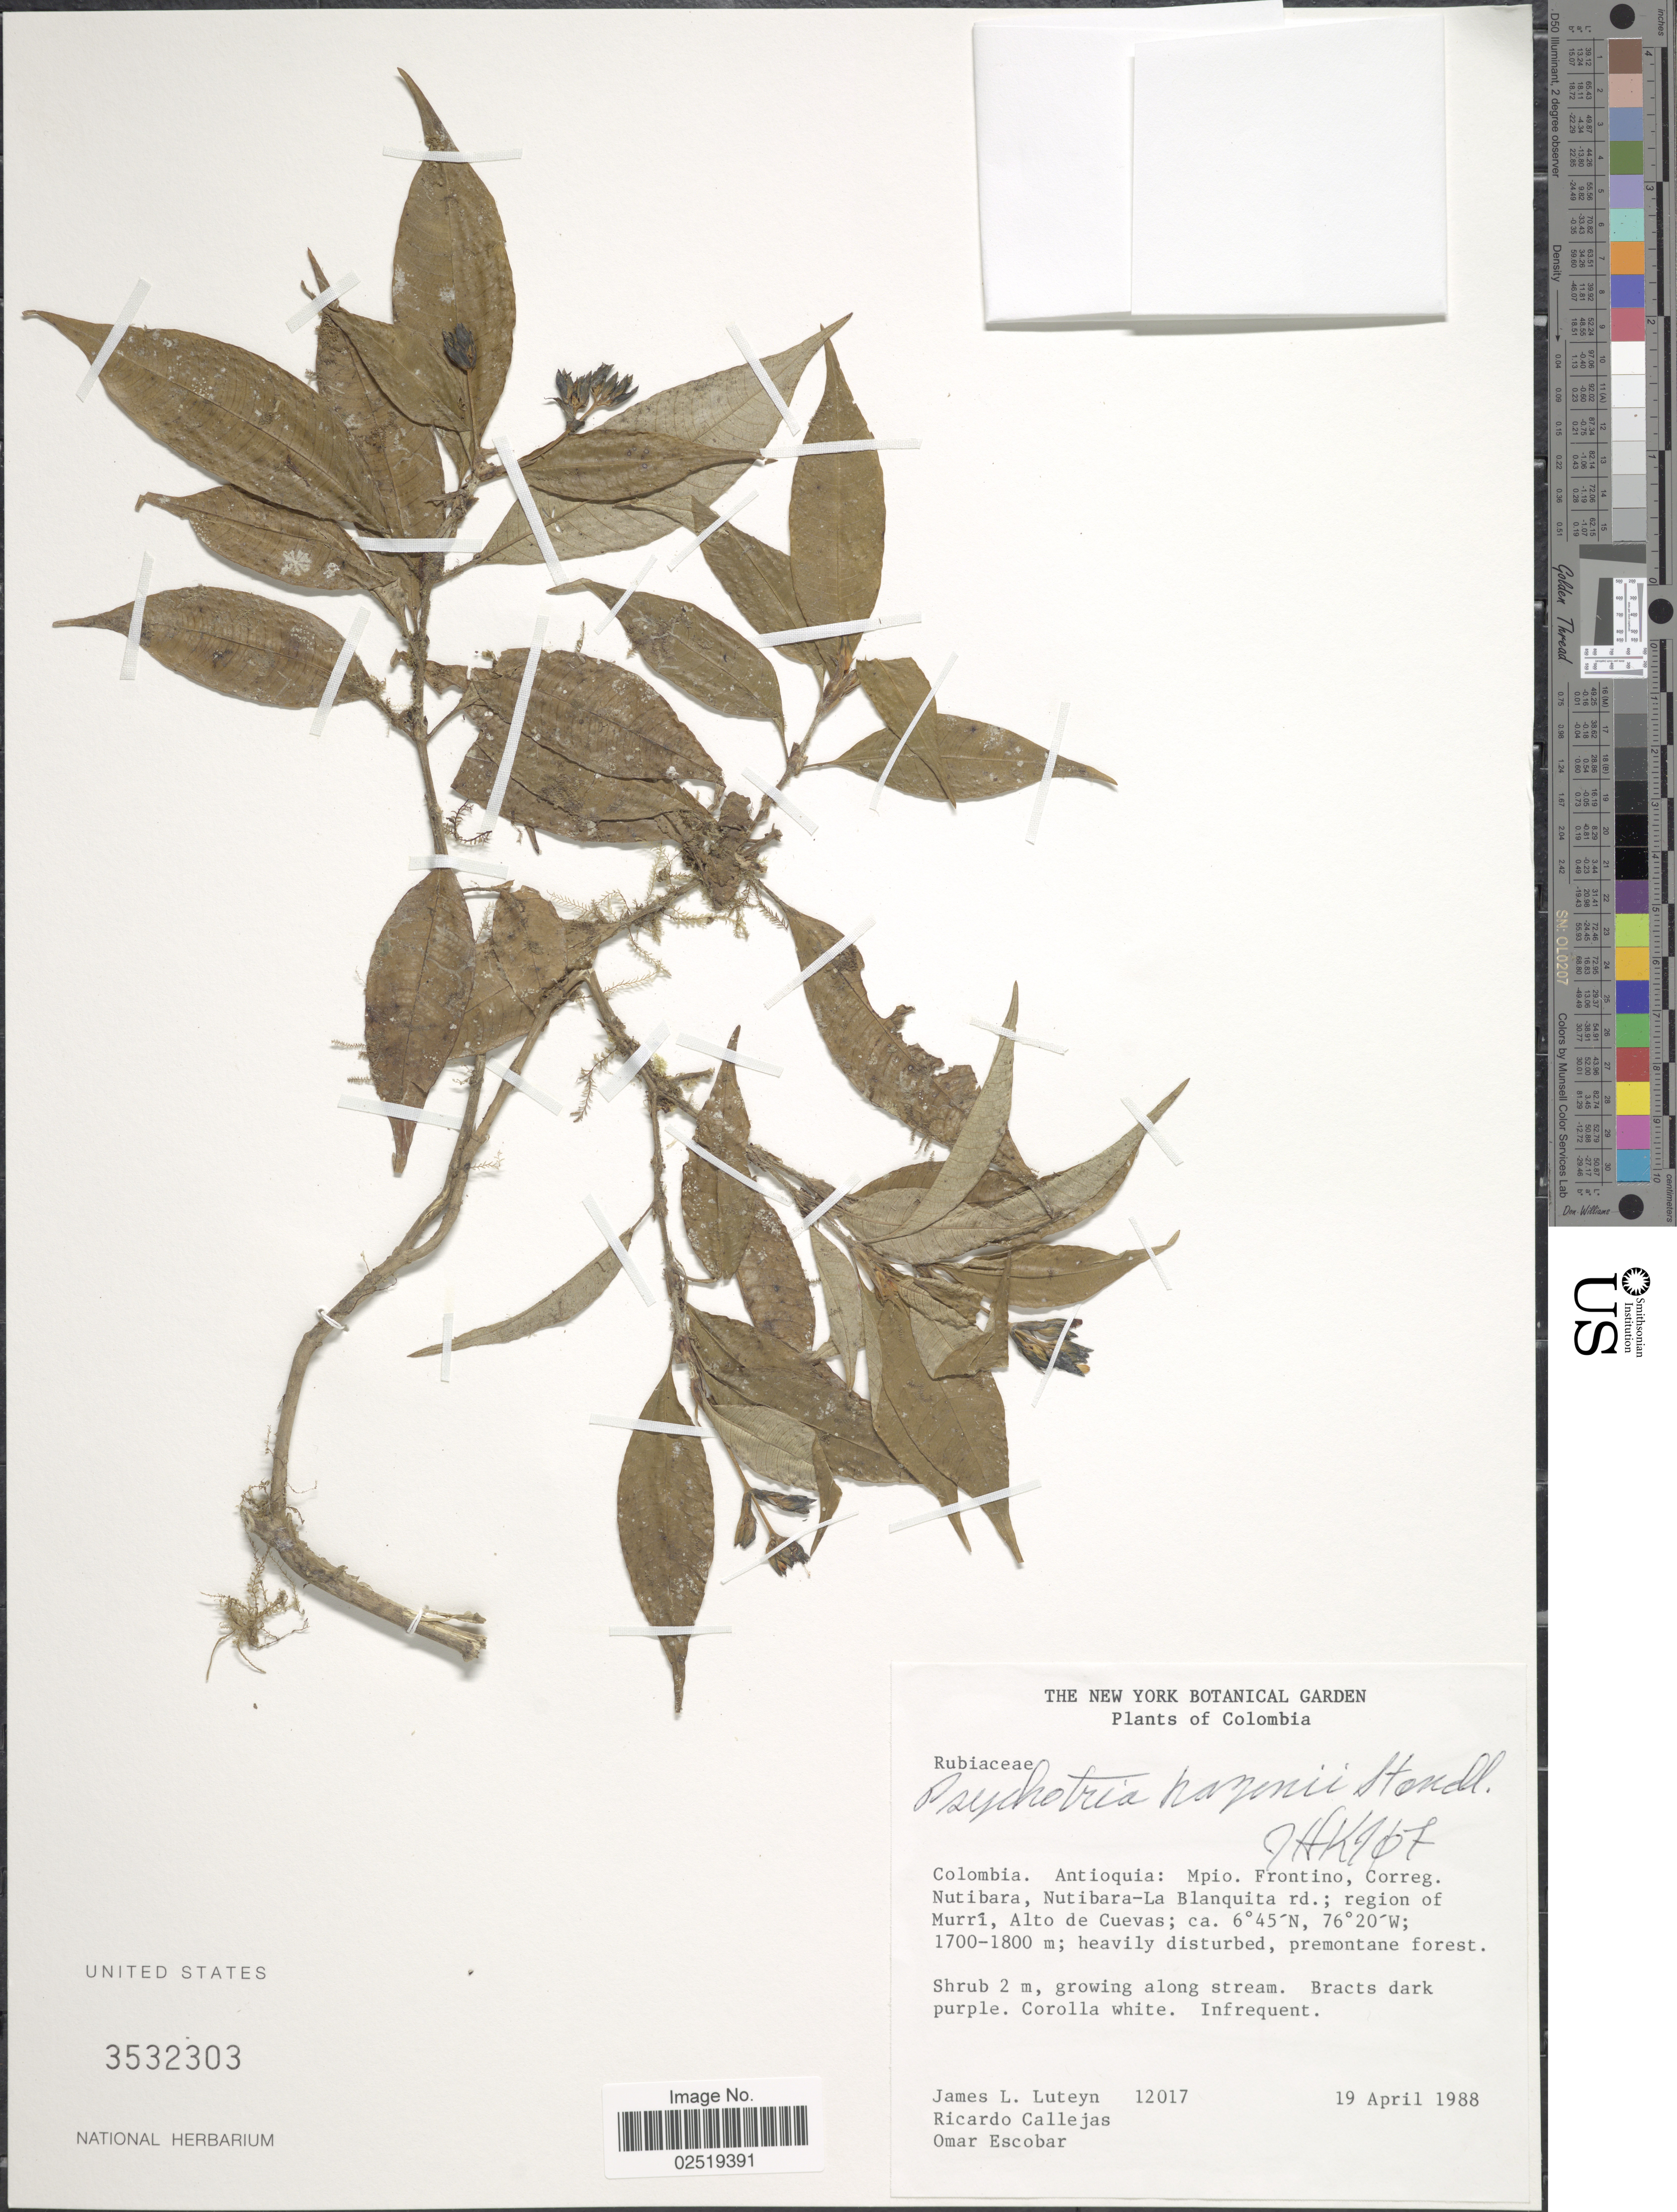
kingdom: Plantae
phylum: Tracheophyta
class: Magnoliopsida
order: Gentianales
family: Rubiaceae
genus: Psychotria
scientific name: Psychotria hazenii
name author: Standl.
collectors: J. L. Luteyn, R. Callejas & O. D. Escobar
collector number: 12017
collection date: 1988-04-19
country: Colombia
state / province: Antioquia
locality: Mpio. Frontino, Correg. Nutibara, NUtibara-La Blanquita rd.; region of Murri, Alto de Cuevas, along stream.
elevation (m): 1700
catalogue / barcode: US 3532303